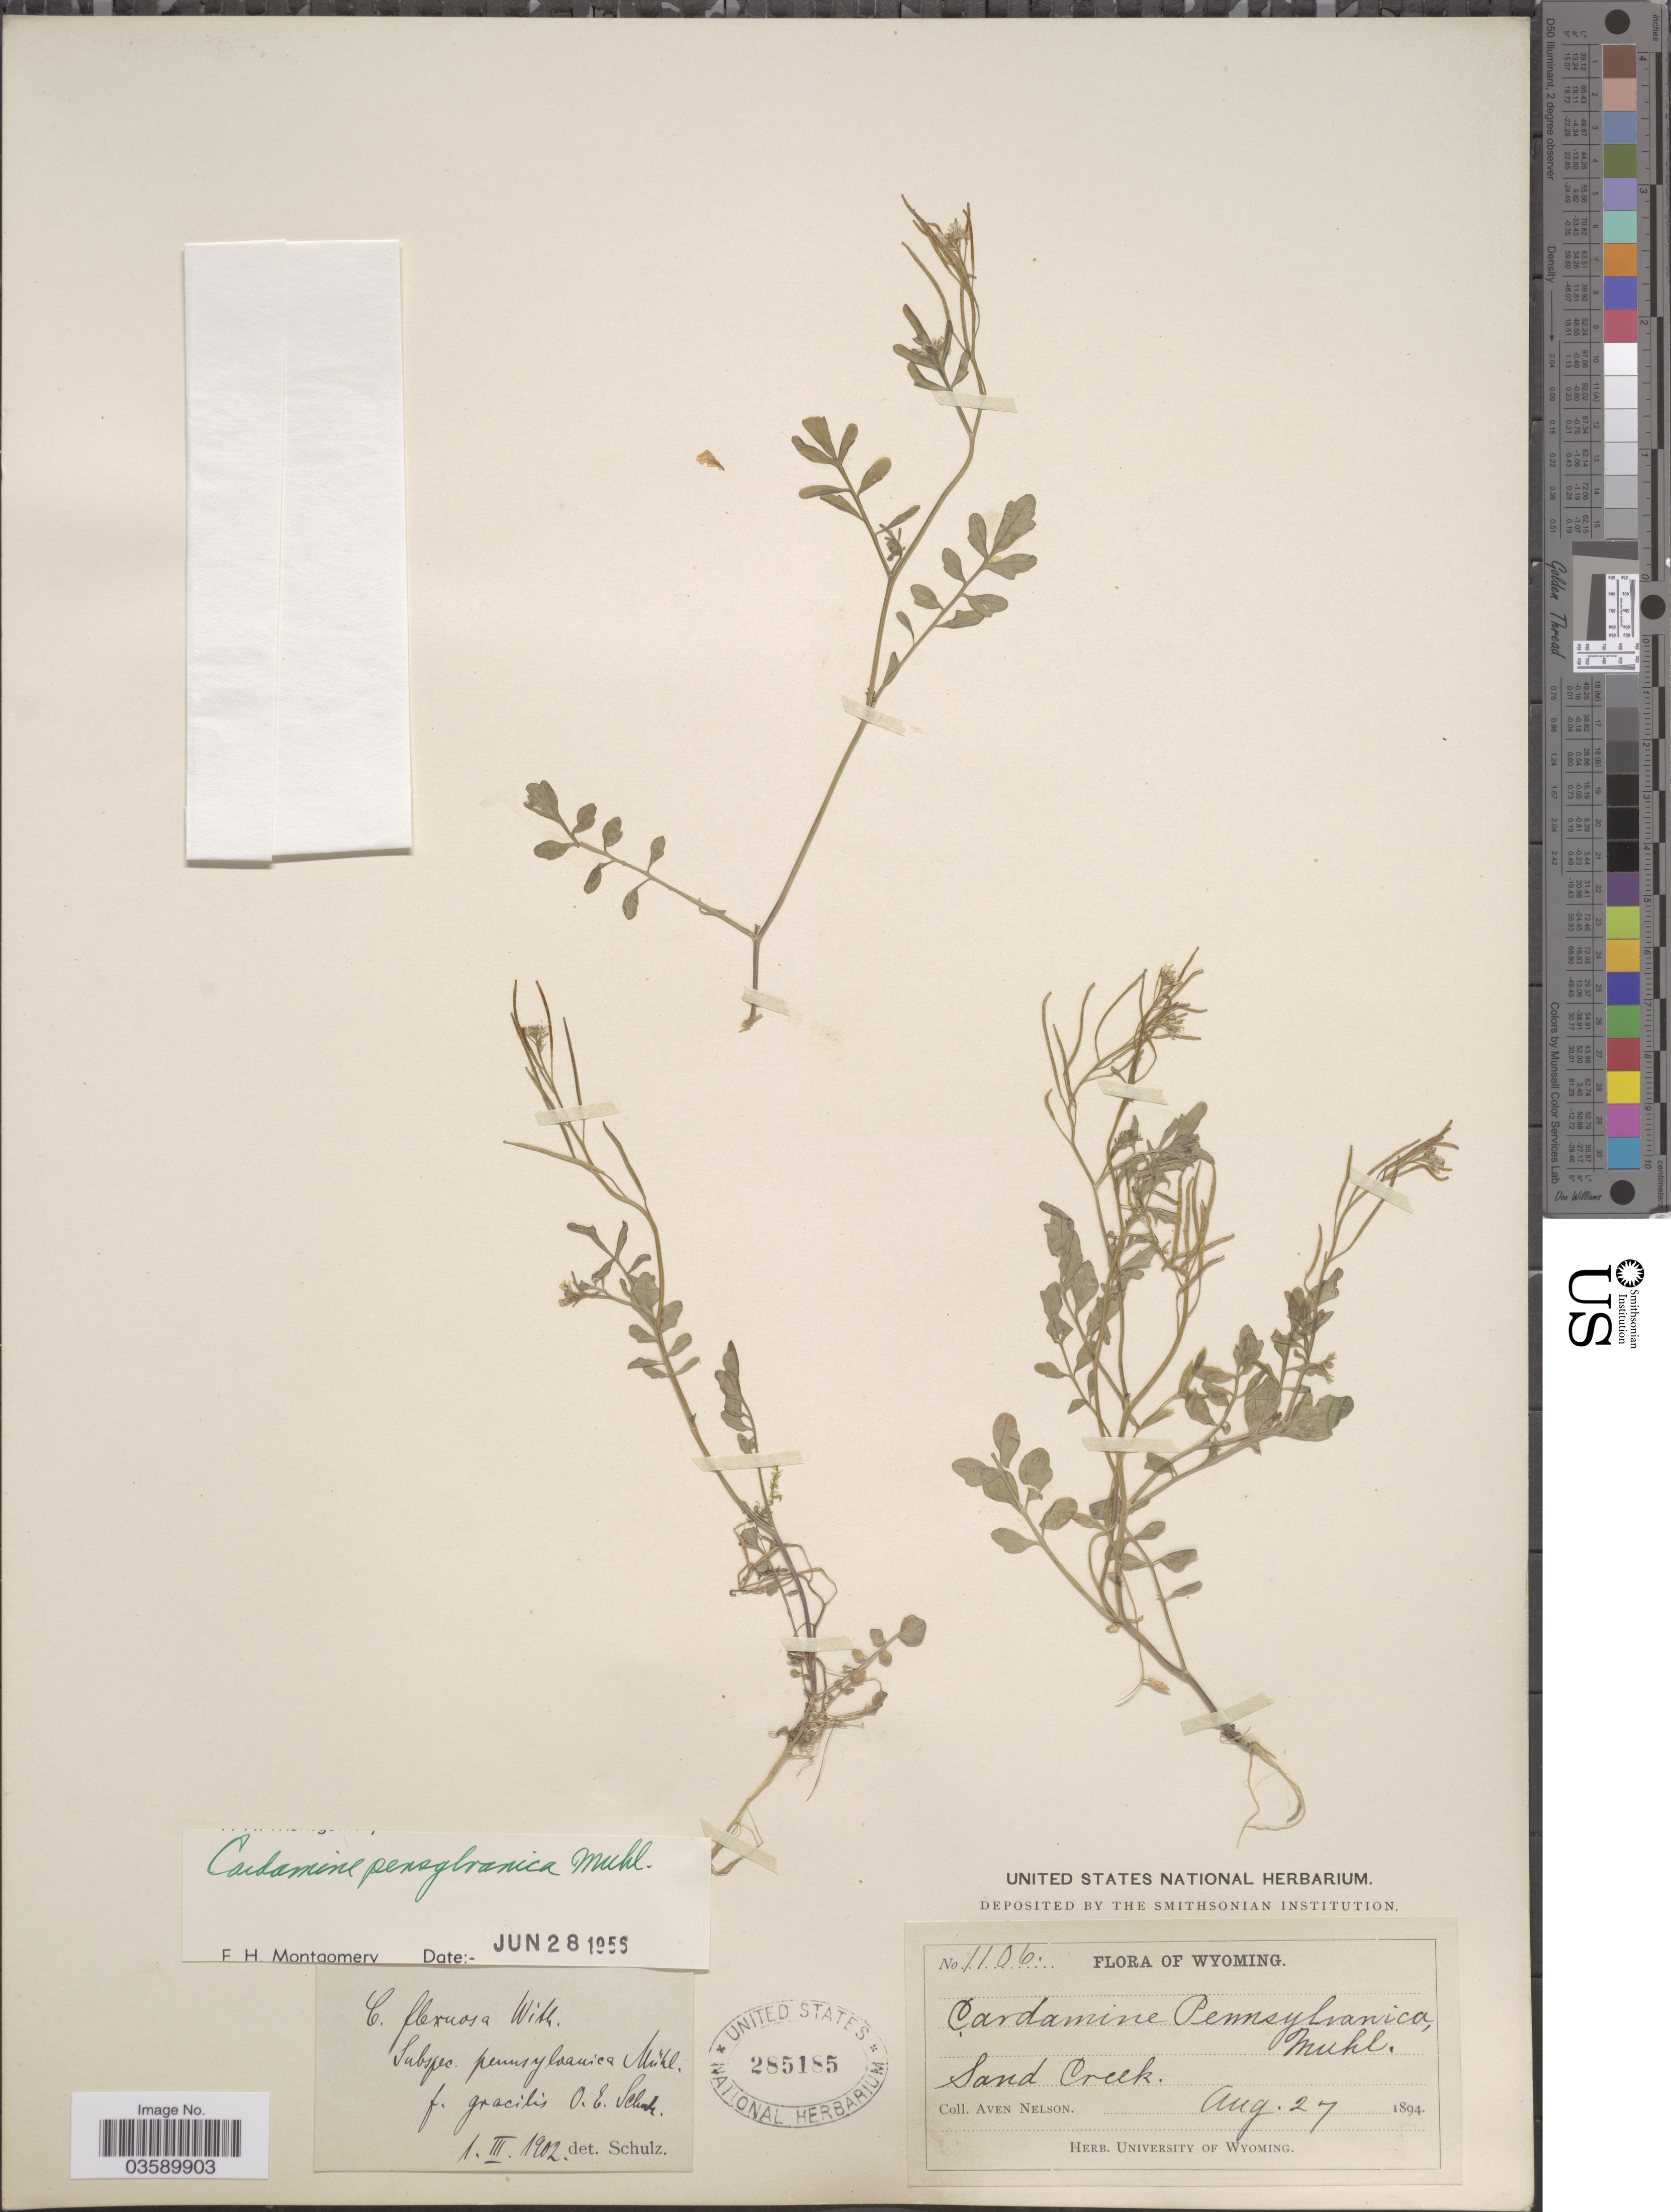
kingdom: Plantae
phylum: Tracheophyta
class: Magnoliopsida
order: Brassicales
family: Brassicaceae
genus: Cardamine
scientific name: Cardamine pensylvanica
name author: Muhl. ex Willd.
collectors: A. Nelson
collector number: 1106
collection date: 1894-08-27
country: United States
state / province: Wyoming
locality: Sand Creek.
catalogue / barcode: US 285185